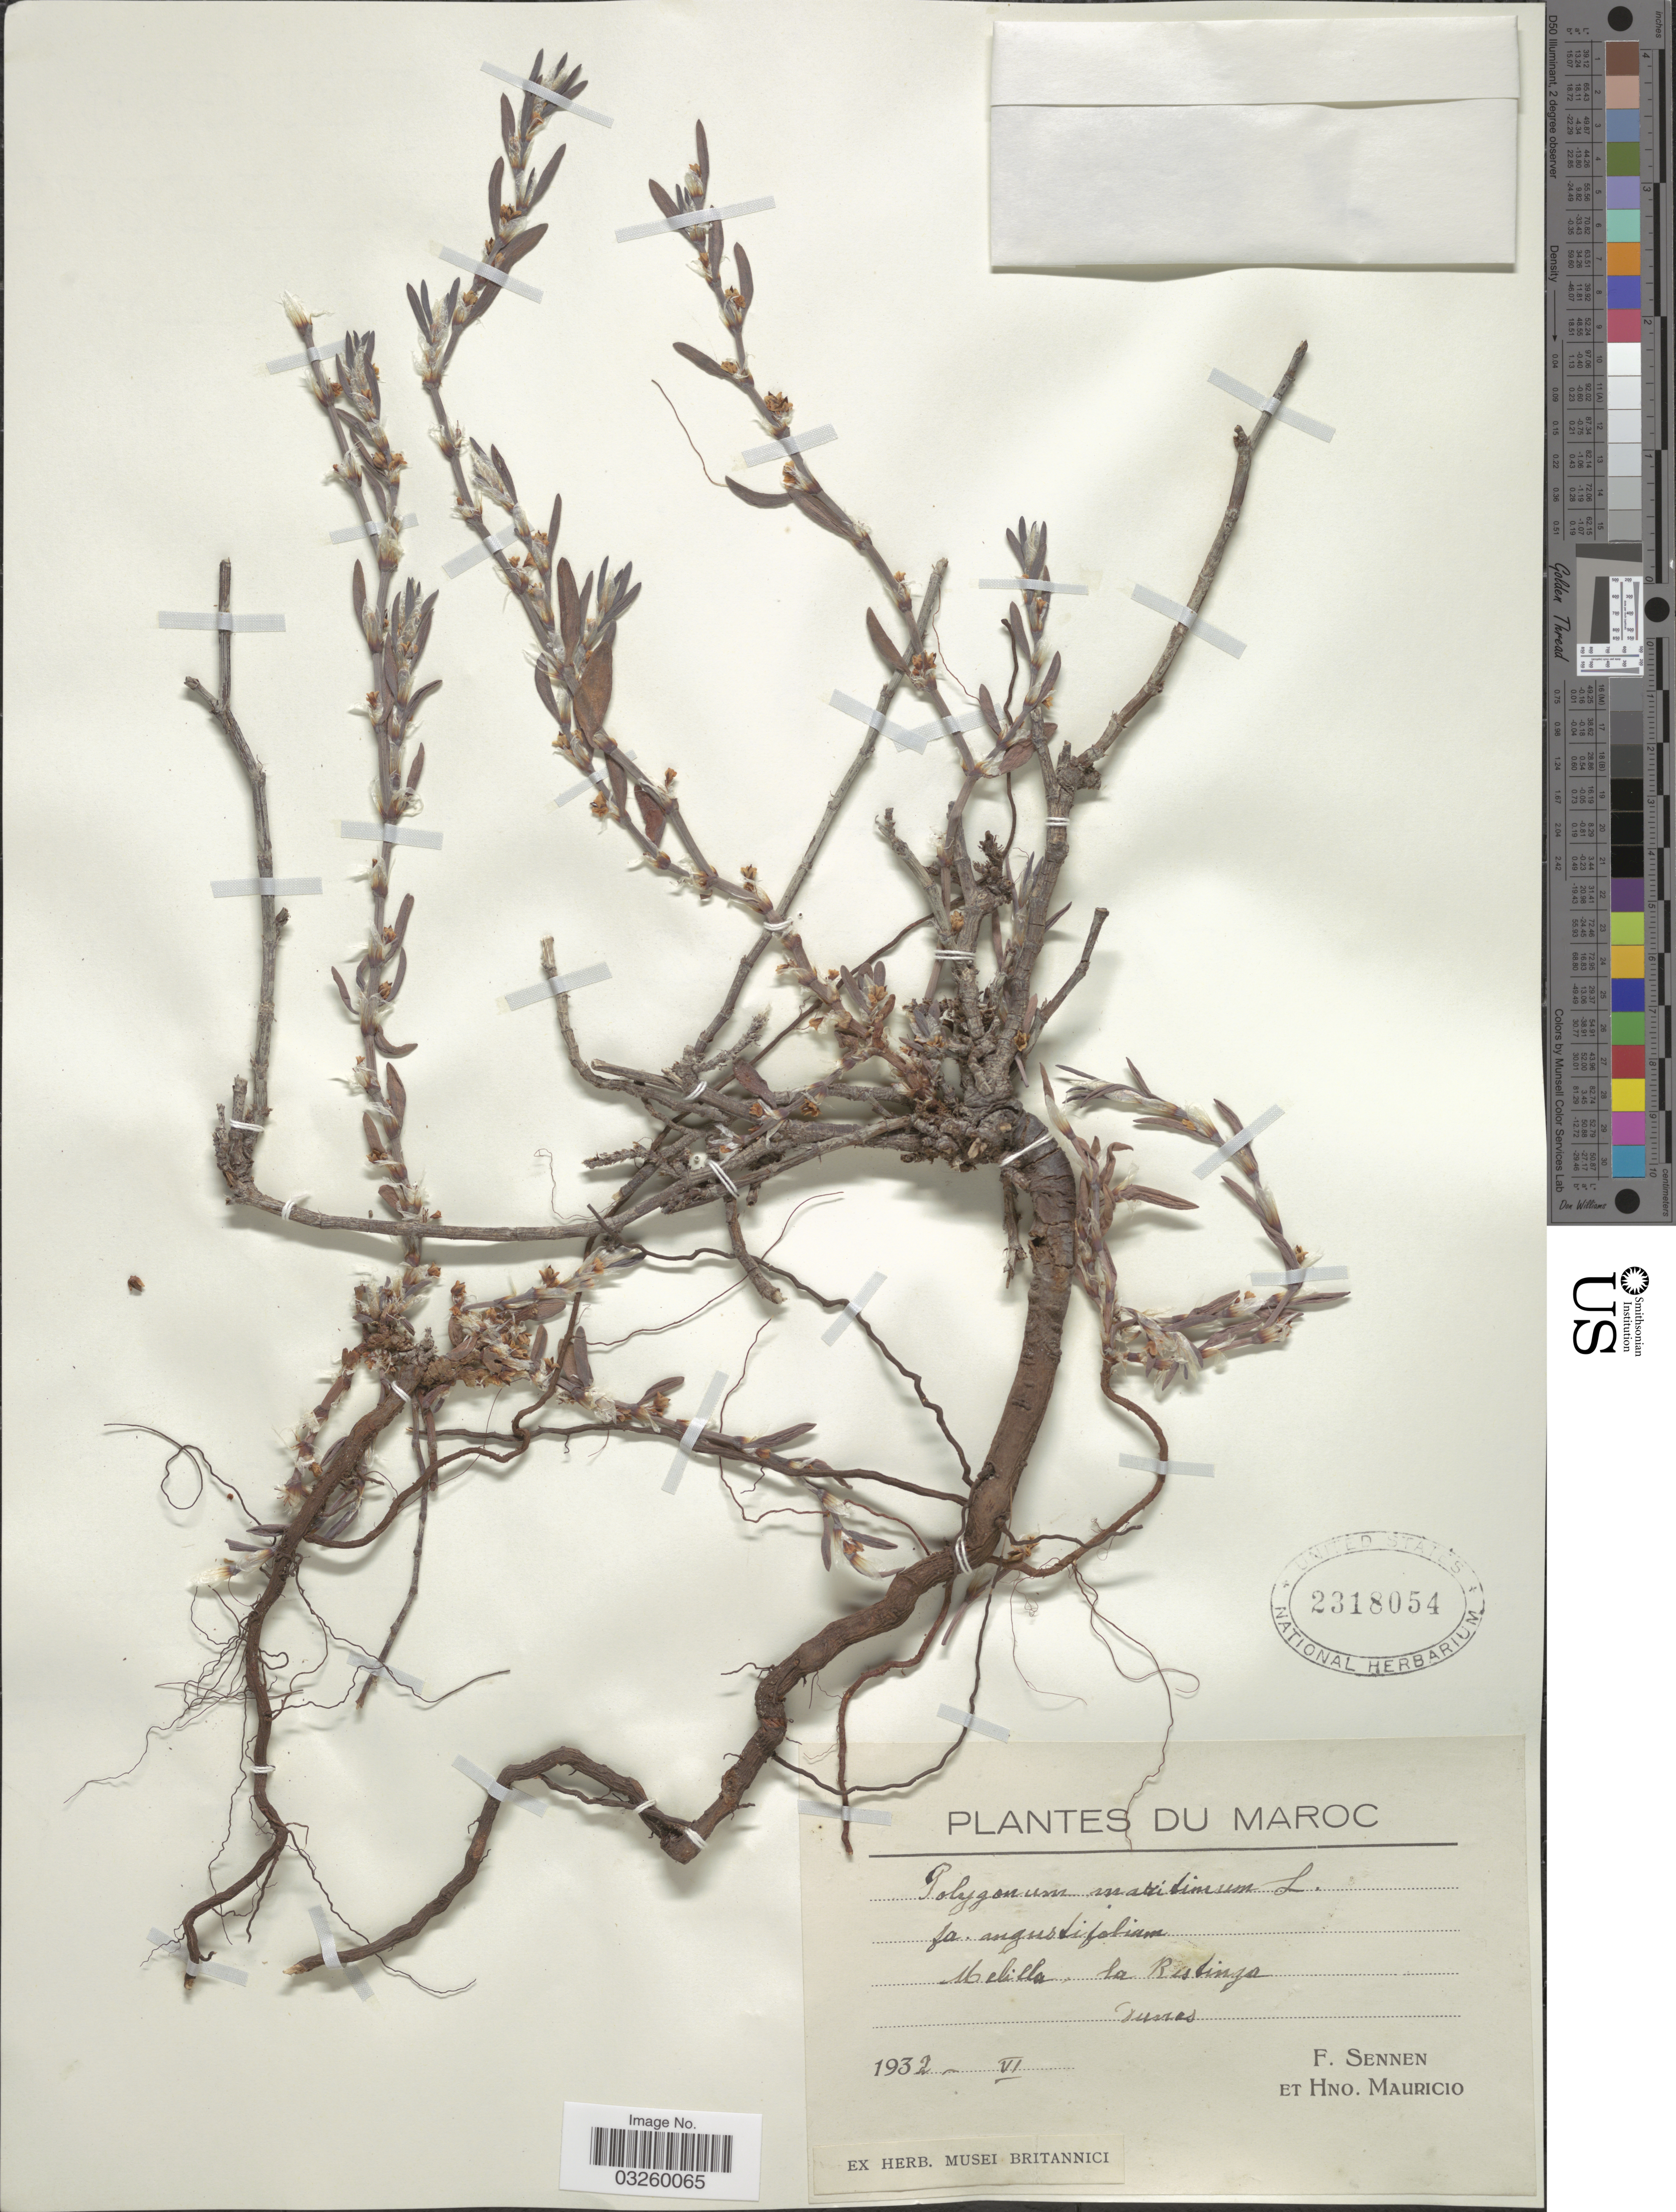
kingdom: Plantae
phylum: Tracheophyta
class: Magnoliopsida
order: Caryophyllales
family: Polygonaceae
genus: Polygonum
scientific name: Polygonum maritimum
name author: L.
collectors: E. Sennen & H. Mauricio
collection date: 1932-06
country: Morocco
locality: Maroc. Melilla, la Restinga. Dunes.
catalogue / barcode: US 2318054